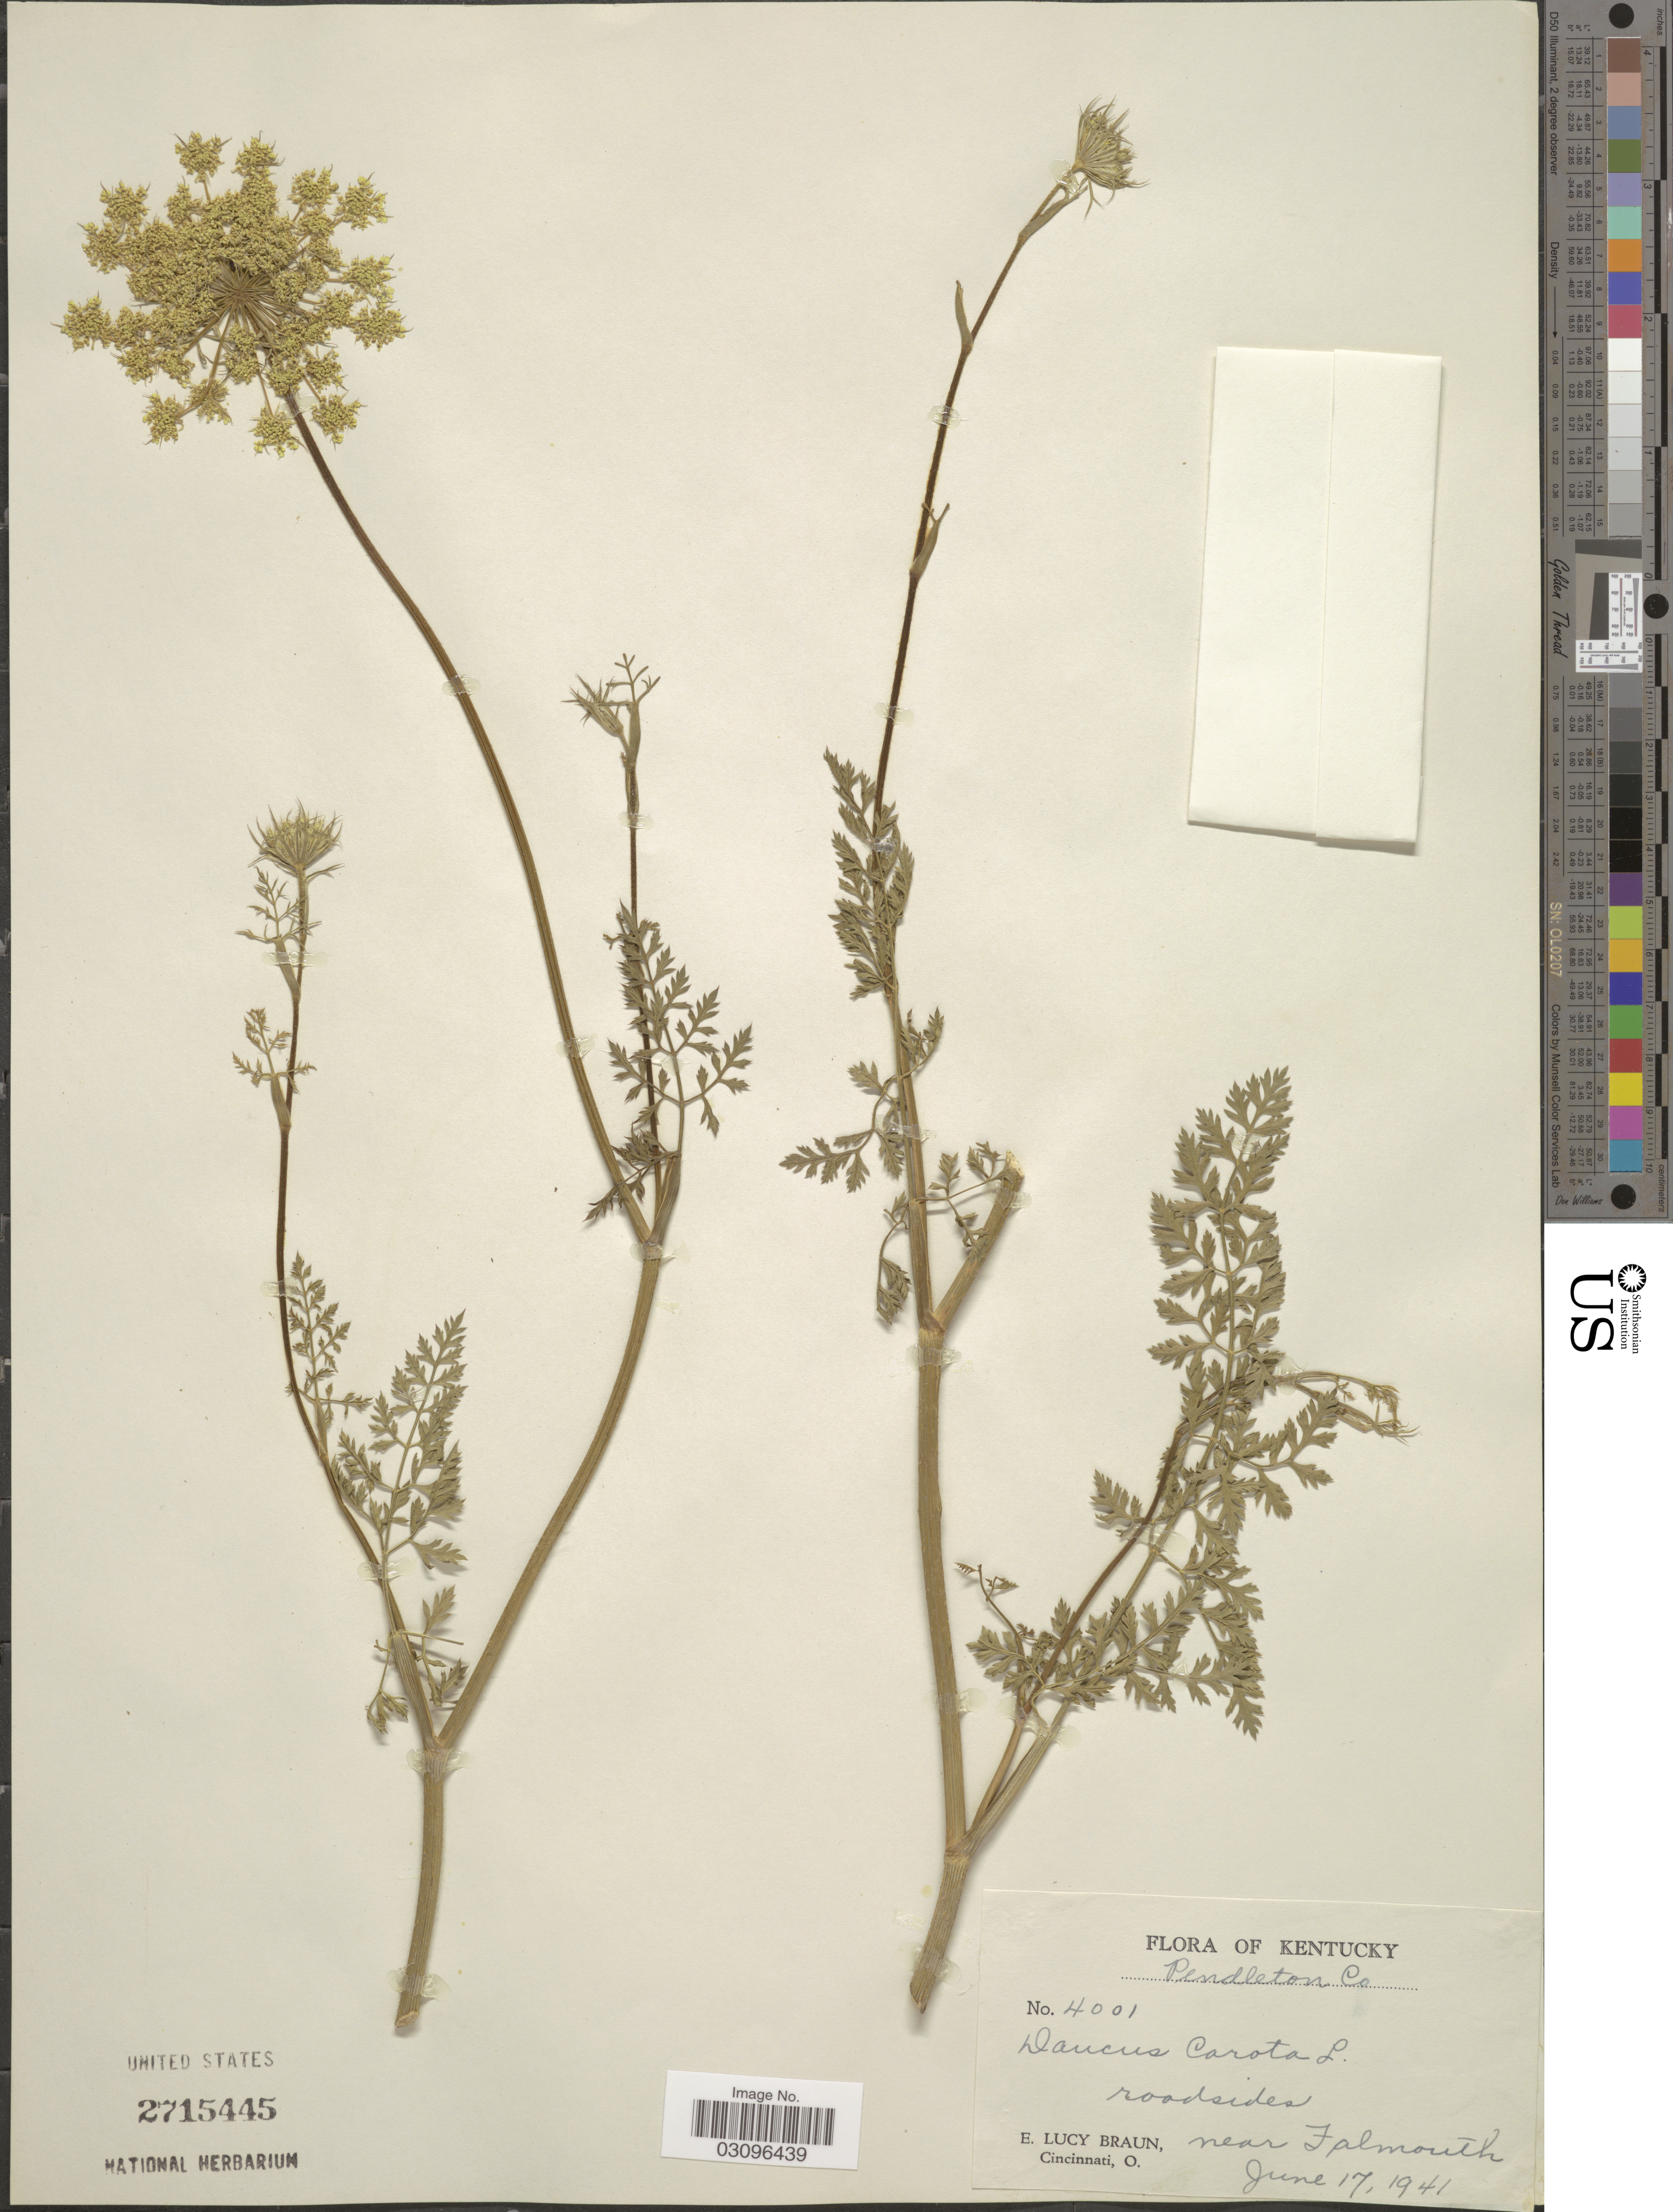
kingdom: Plantae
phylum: Tracheophyta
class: Magnoliopsida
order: Apiales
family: Apiaceae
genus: Daucus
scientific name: Daucus carota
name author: L.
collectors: E. L. Braun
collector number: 4001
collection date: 1941-06-17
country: United States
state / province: Kentucky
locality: Pendleton Co. Roadsides near Falmouth.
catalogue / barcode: US 2715445